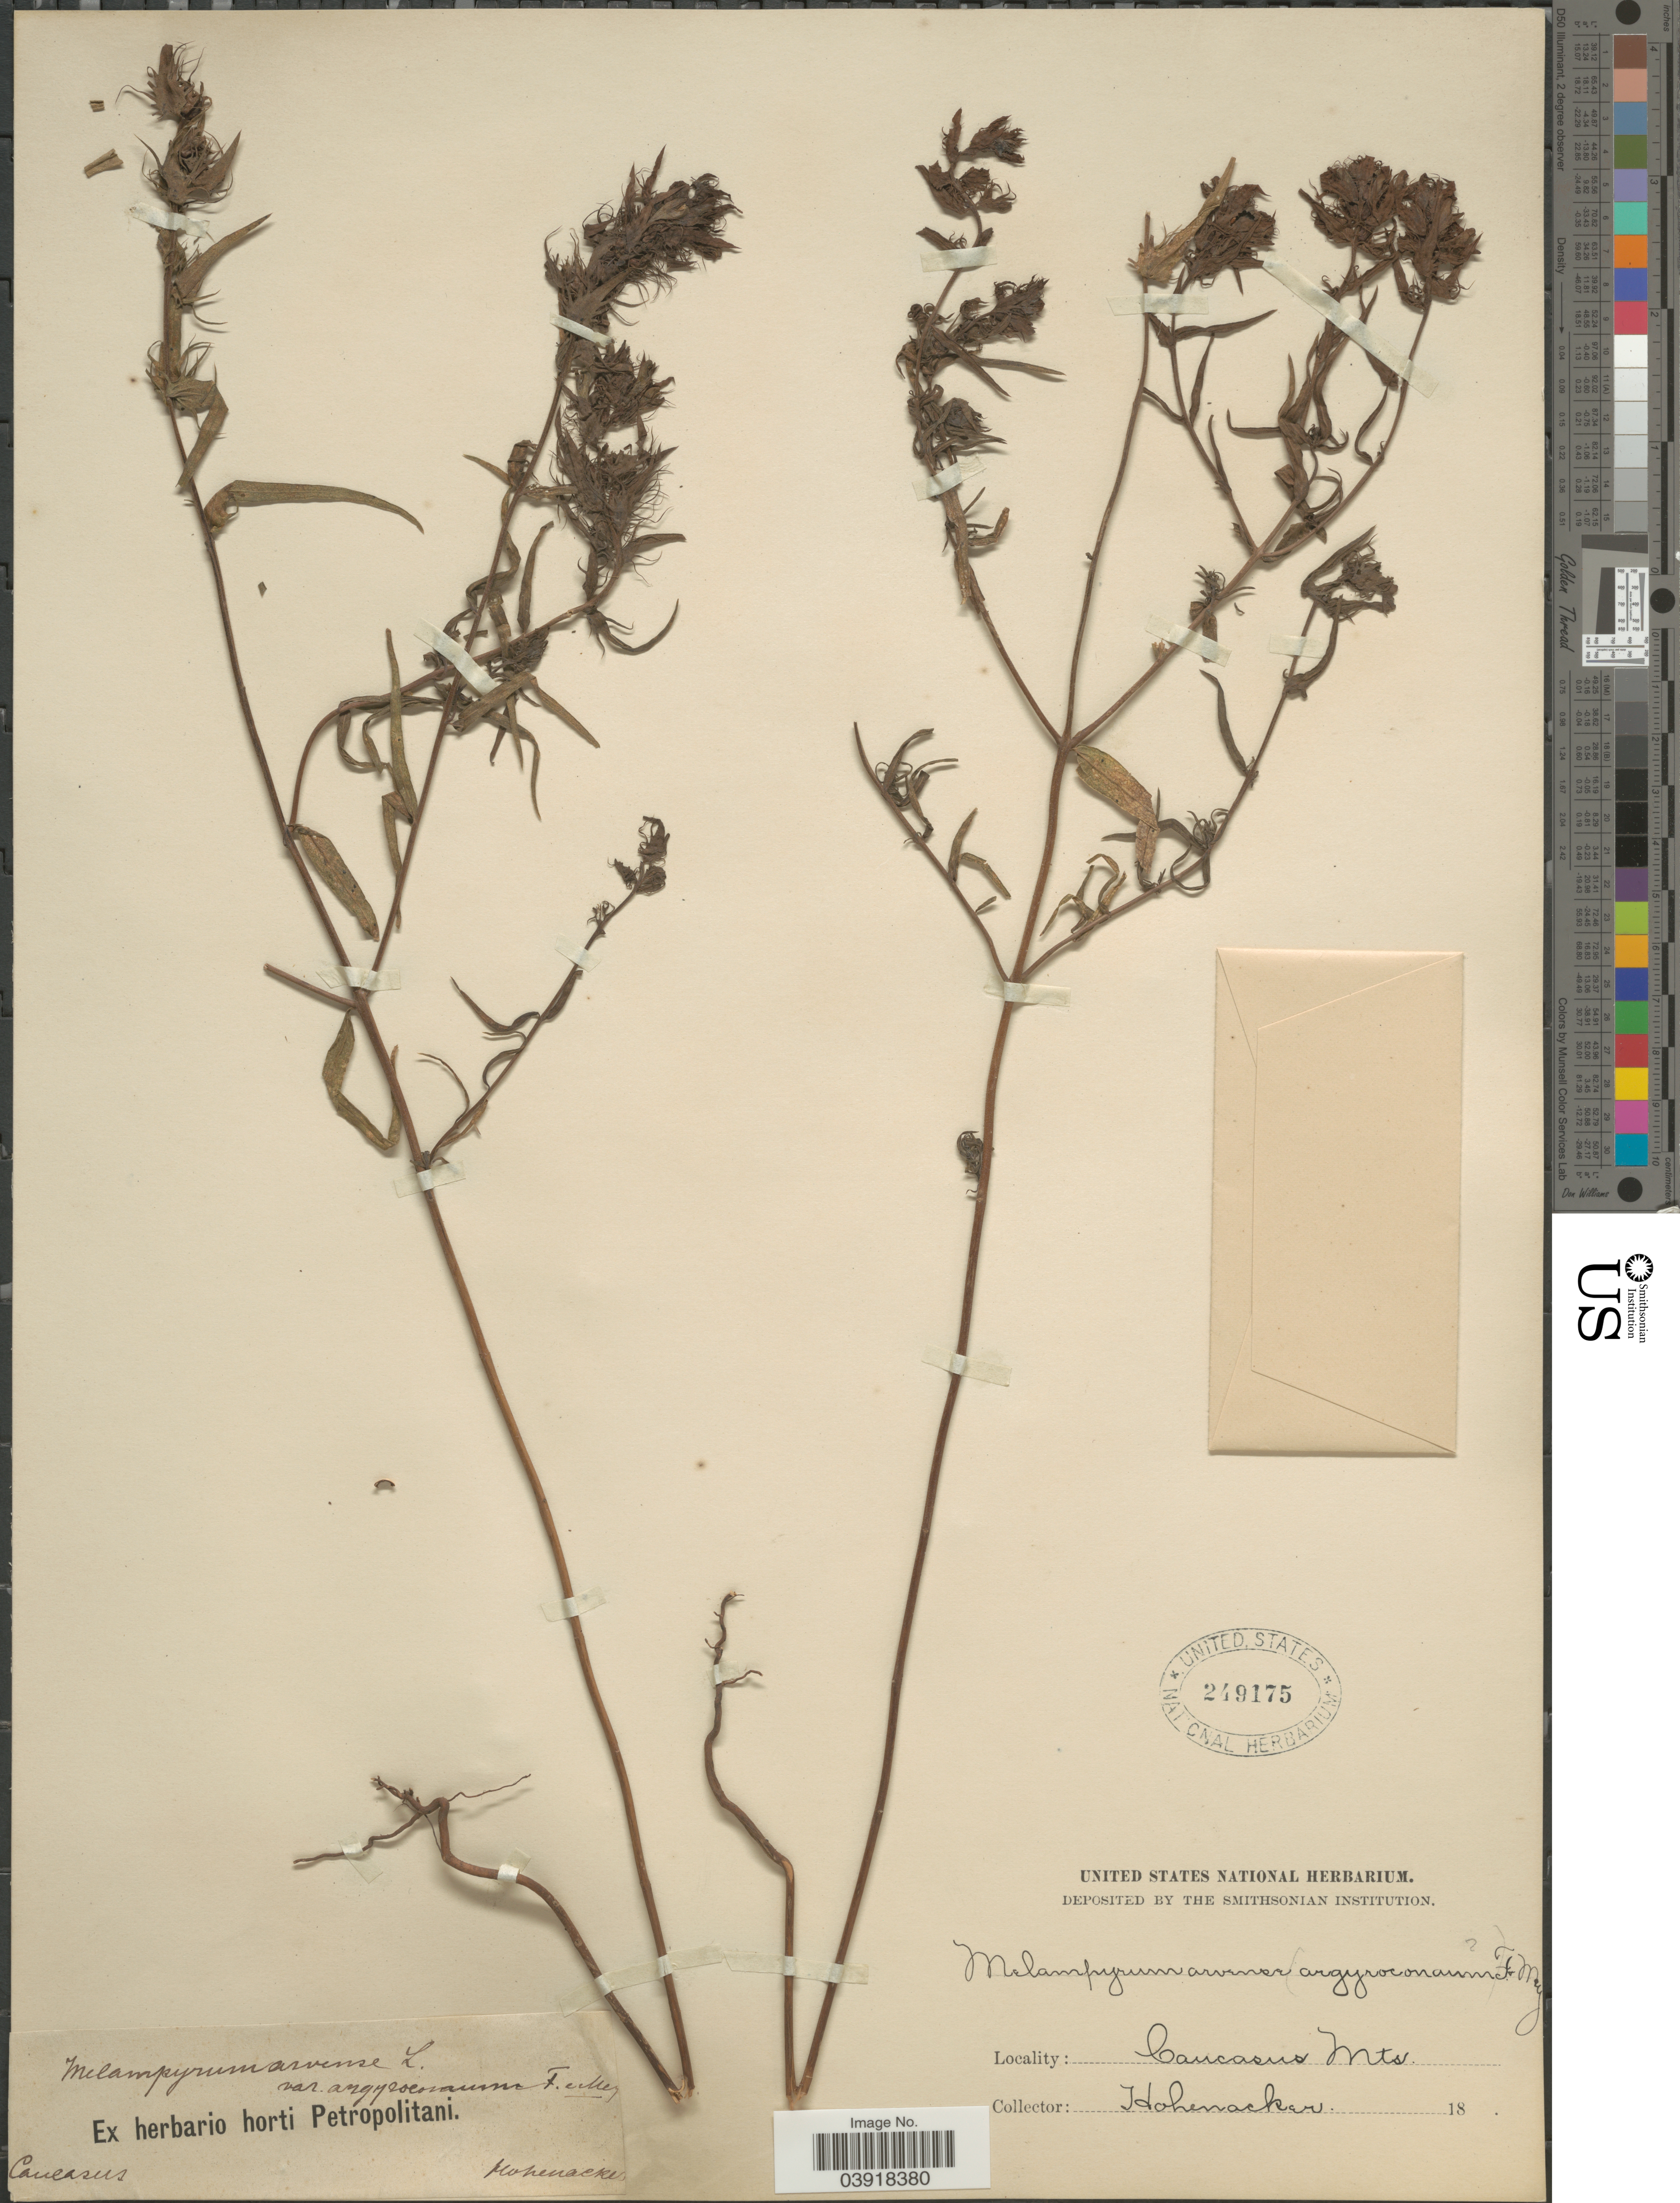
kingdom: Plantae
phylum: Tracheophyta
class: Magnoliopsida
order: Lamiales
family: Orobanchaceae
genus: Melampyrum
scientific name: Melampyrum arvense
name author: L.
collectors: Hohenacker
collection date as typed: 18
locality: Caucasus. Caucasus Mts.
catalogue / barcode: US 249175